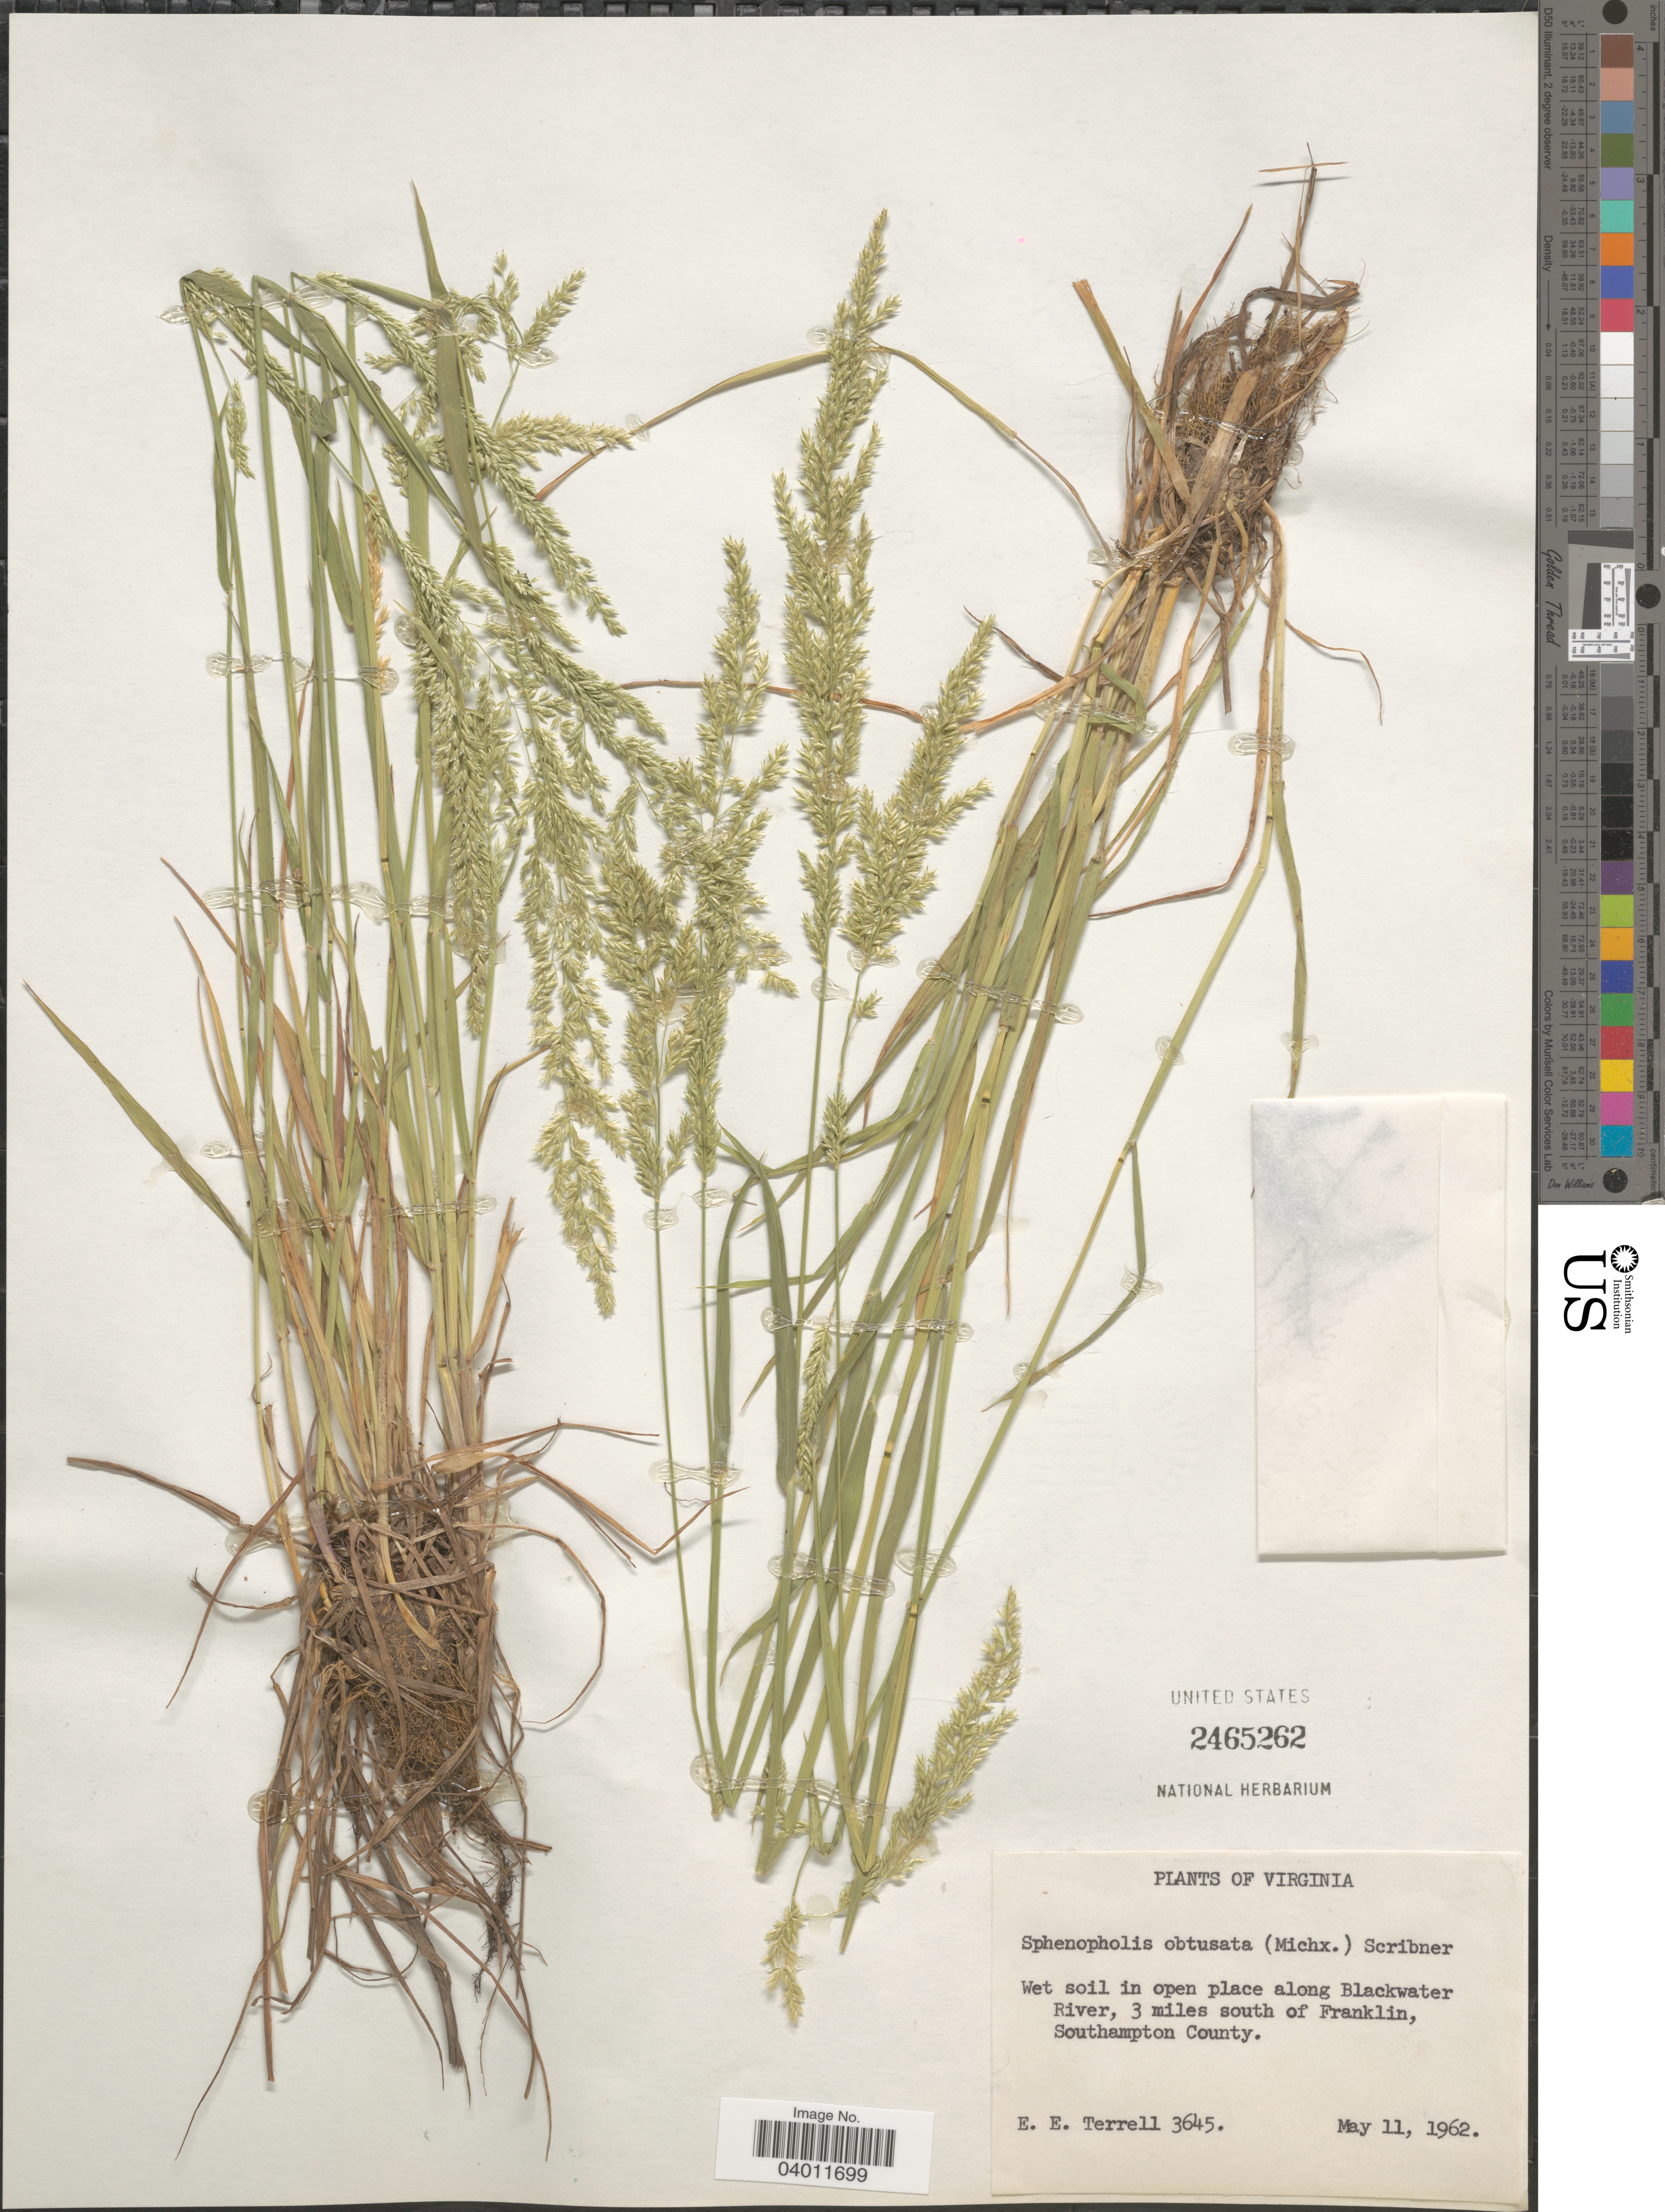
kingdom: Plantae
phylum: Tracheophyta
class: Liliopsida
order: Poales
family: Poaceae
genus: Sphenopholis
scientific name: Sphenopholis obtusata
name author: (Michx.) Scribn.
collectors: E. E. Terrell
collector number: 3645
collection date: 1962-05-11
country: United States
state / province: Virginia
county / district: Southampton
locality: In open place along Blackwater River, 3 miles south of Franklin,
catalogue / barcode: US 2465262